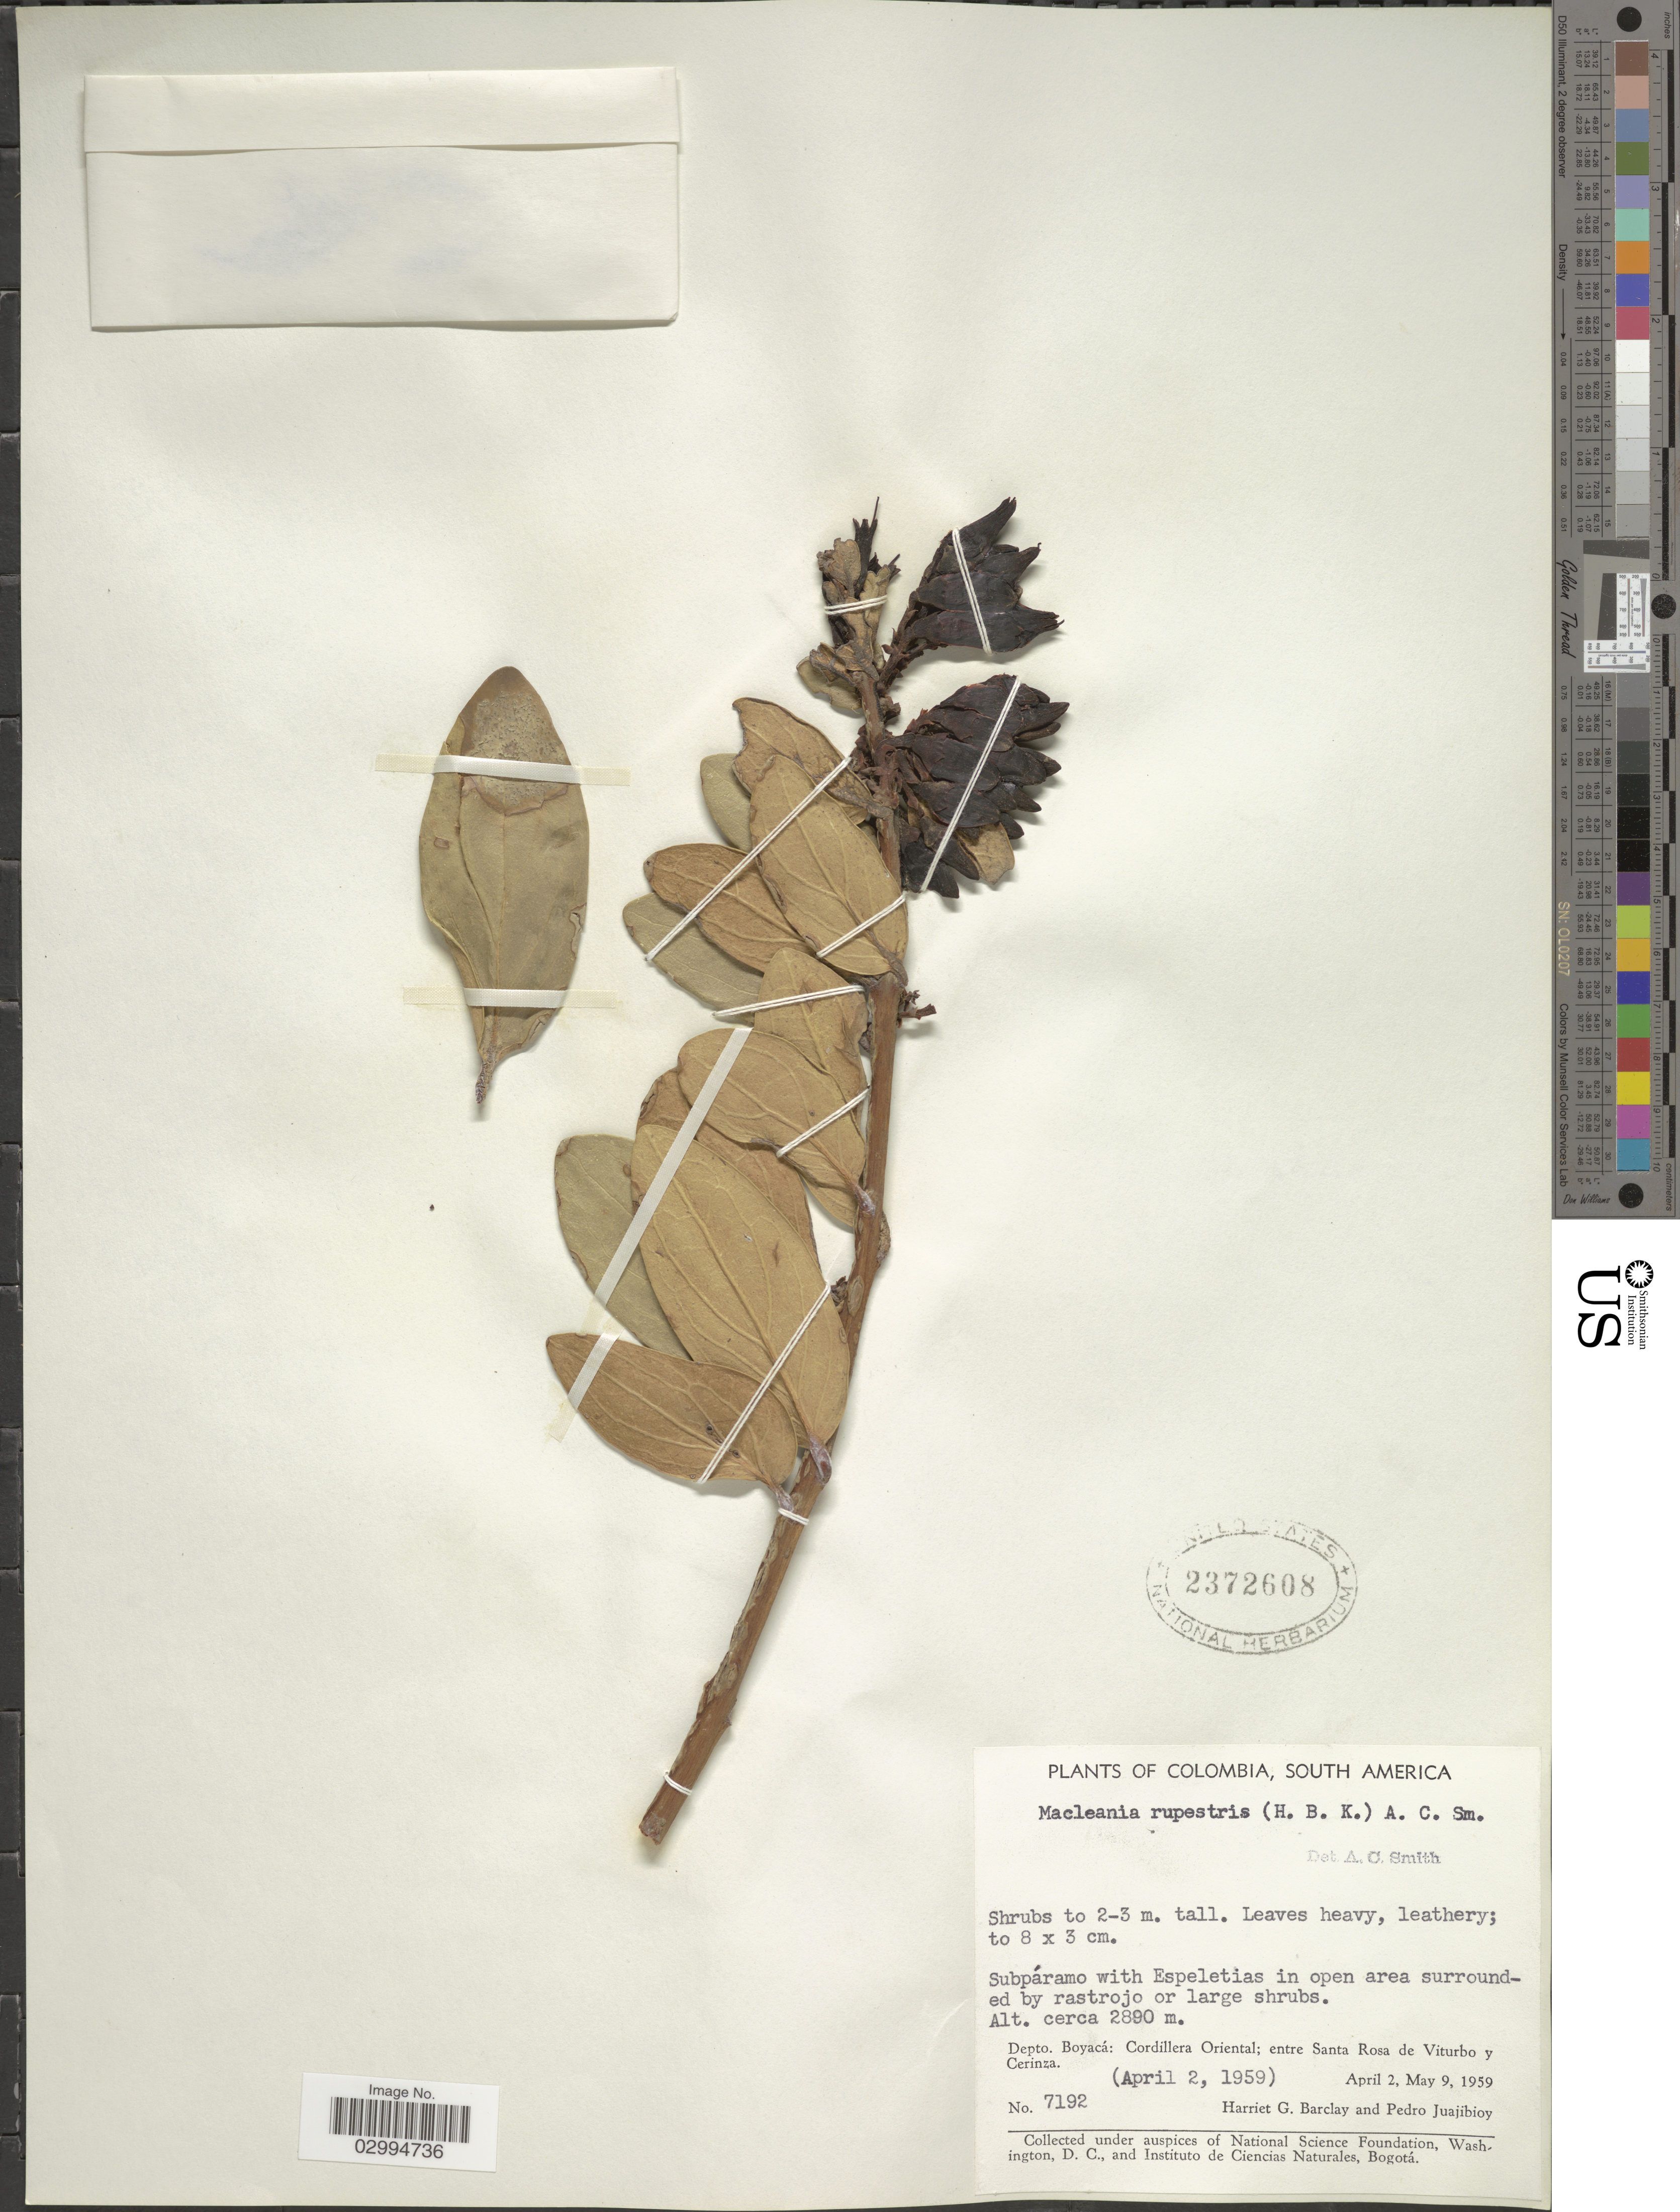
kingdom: Plantae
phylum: Tracheophyta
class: Magnoliopsida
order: Ericales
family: Ericaceae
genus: Macleania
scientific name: Macleania rupestris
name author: (Kunth) A.C. Sm.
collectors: H. G. Barclay & P. Juajibioy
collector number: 7192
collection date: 1959-04-02/1959-05-09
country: Colombia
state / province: Boyacá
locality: Depto. Boyacá: Cordillera Oriental; entre Santa Rosa de Viturbo y Cerinza.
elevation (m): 2890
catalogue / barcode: US 2372608